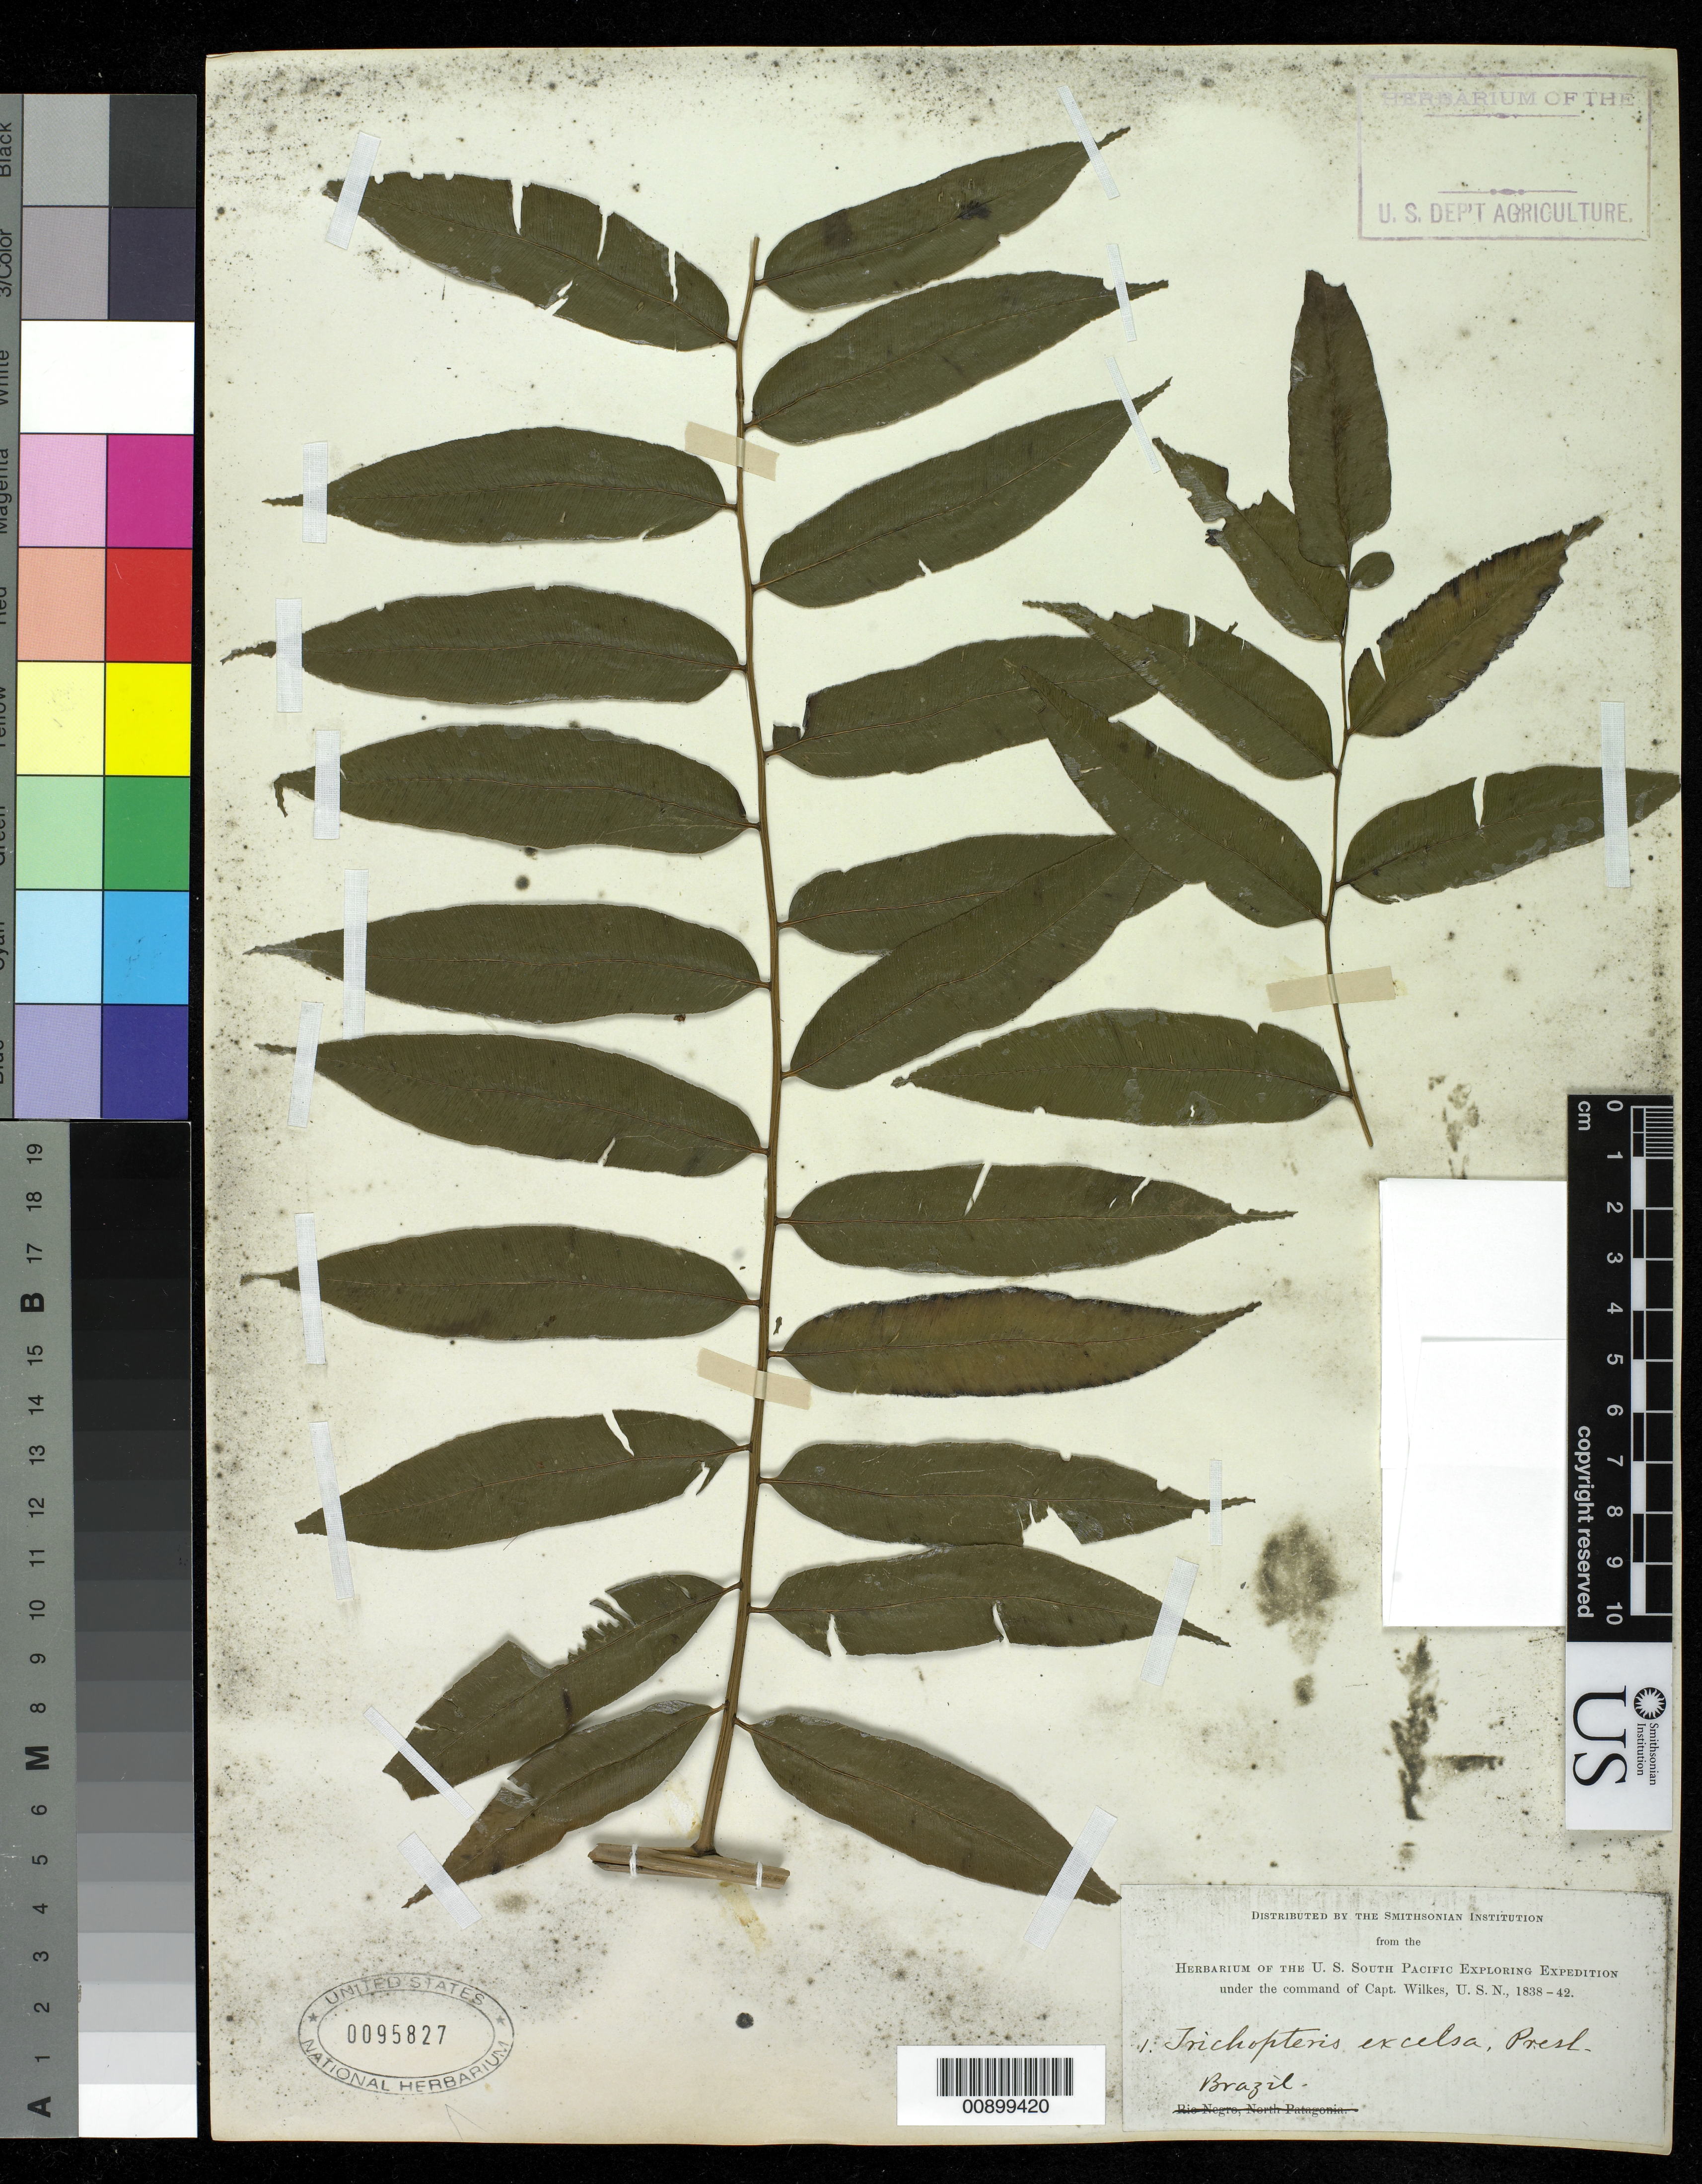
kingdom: Plantae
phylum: Tracheophyta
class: Polypodiopsida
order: Cyatheales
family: Cyatheaceae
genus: Cyathea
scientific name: Cyathea corcovadensis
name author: (Raddi) Domin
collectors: Wilkes Explor. Exped.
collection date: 1838/1842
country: Brazil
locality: Brazil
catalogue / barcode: US 95827